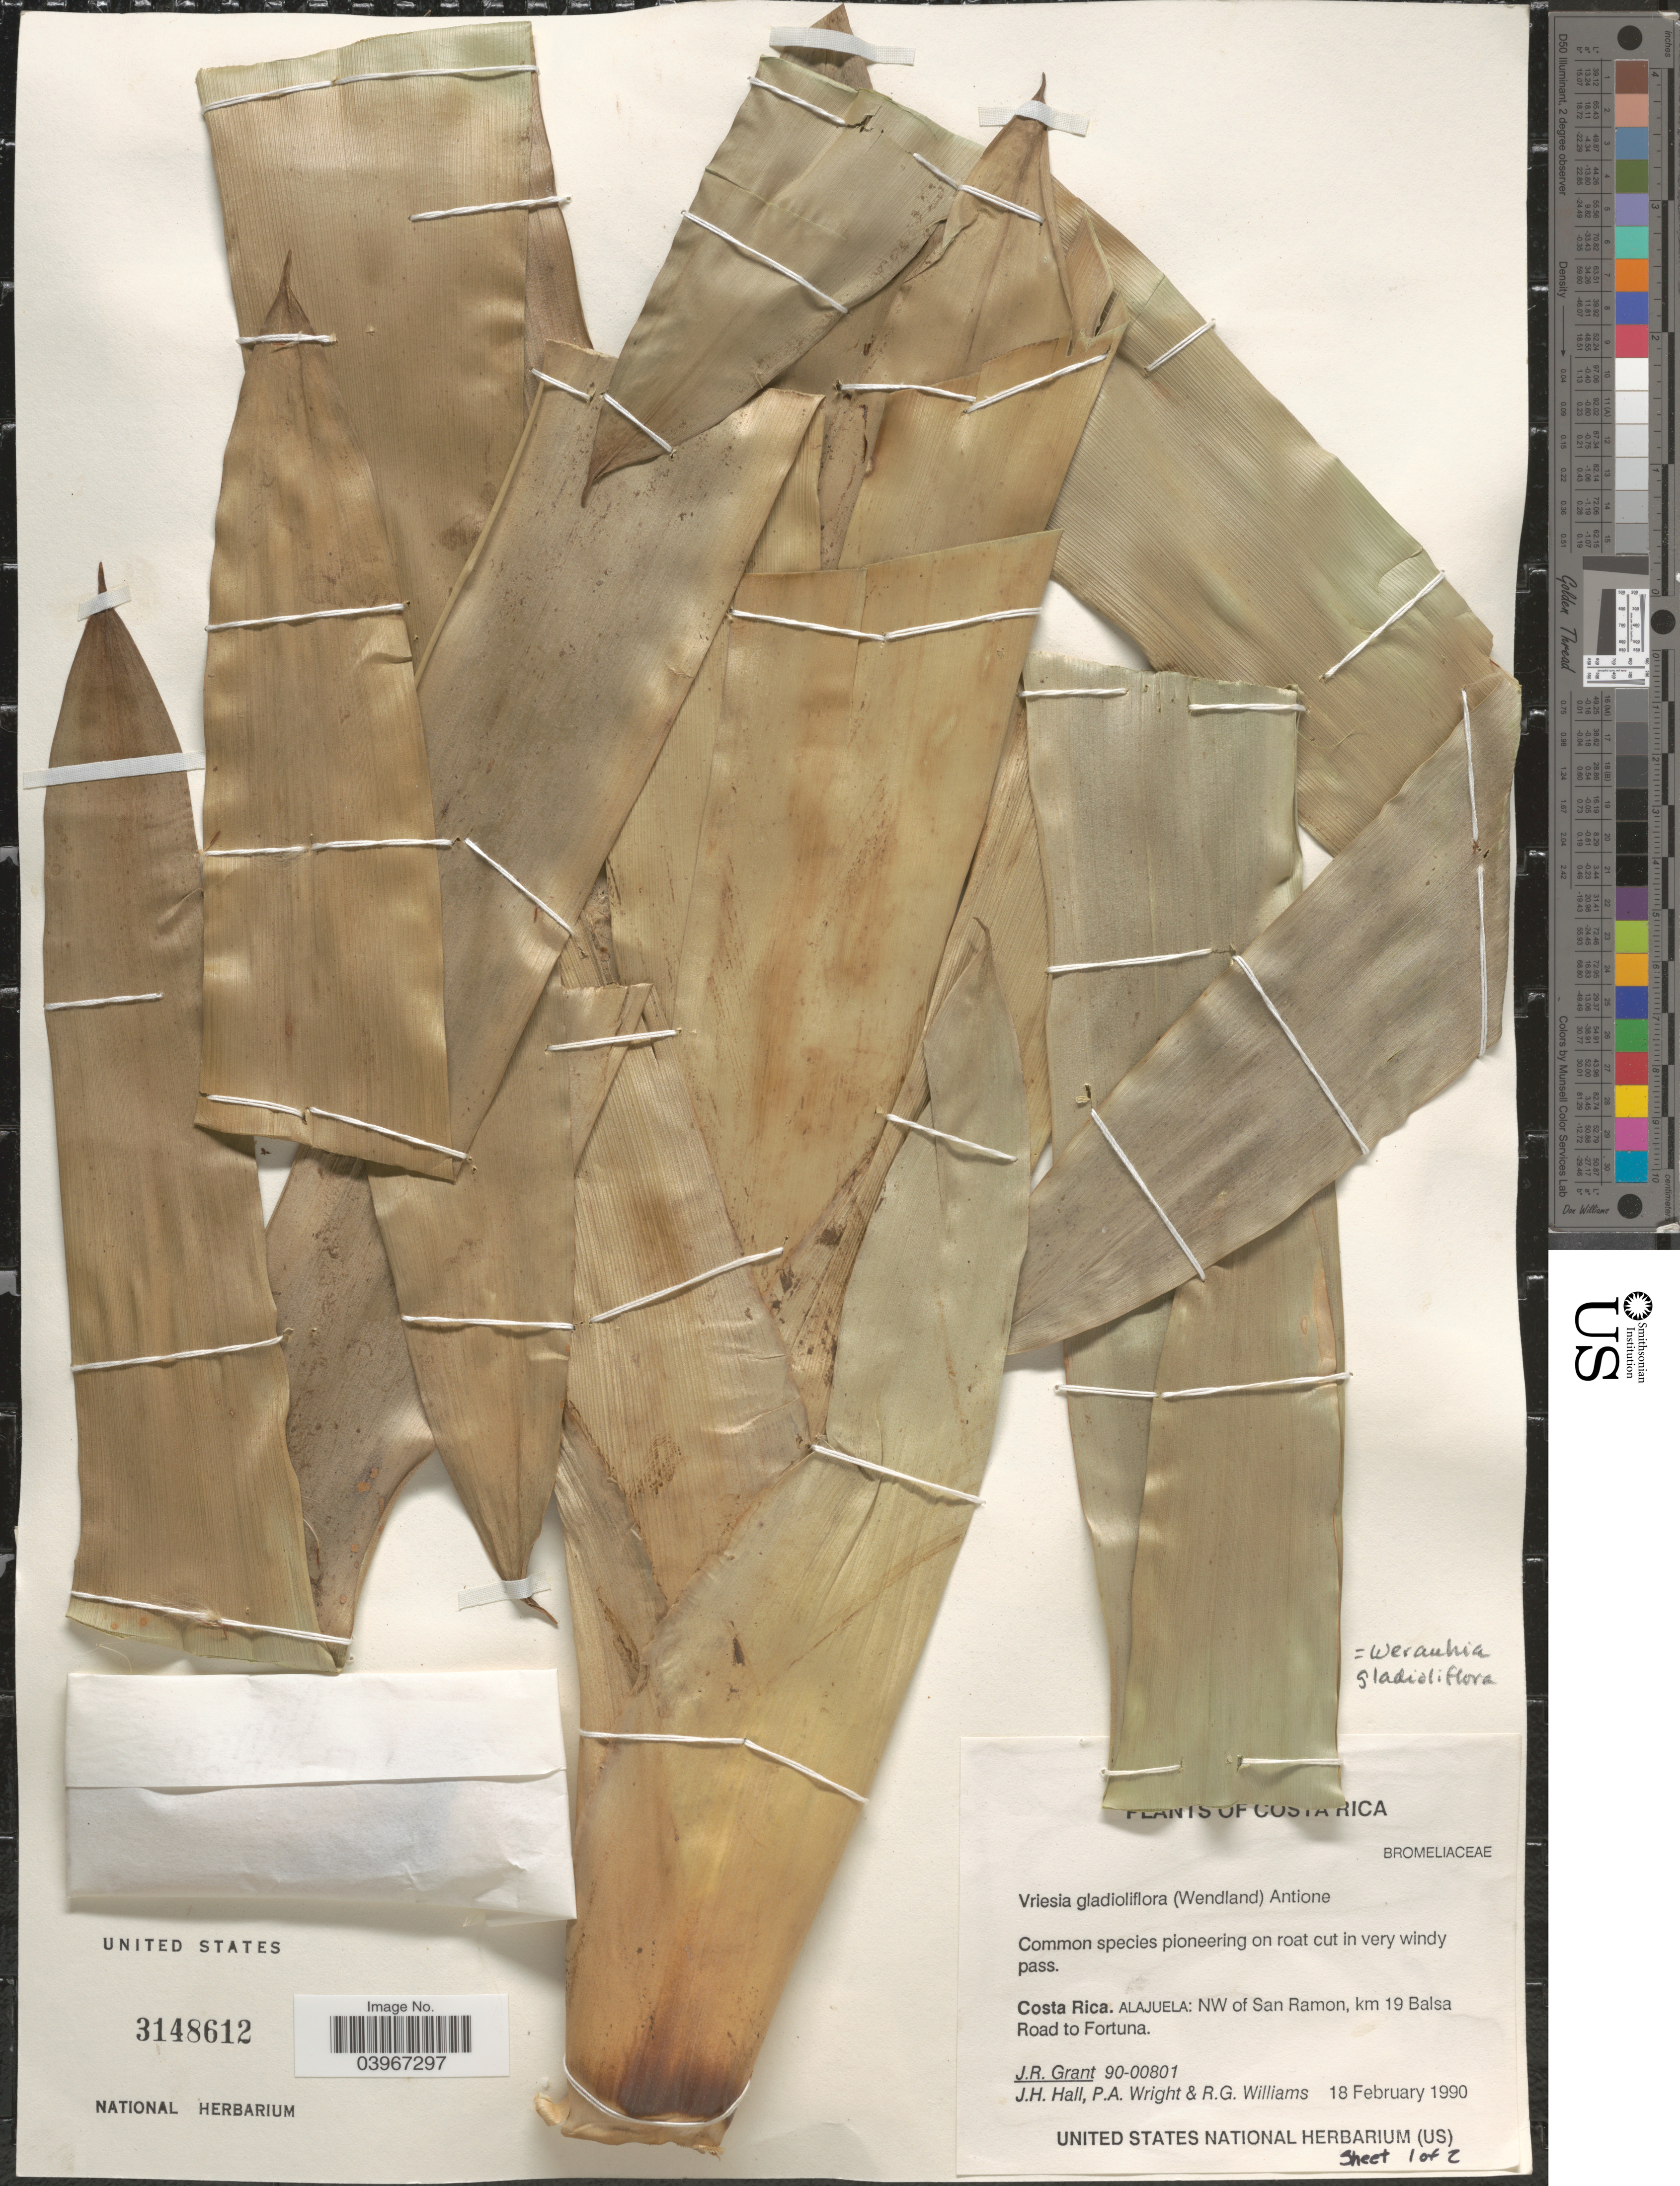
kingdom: Plantae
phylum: Tracheophyta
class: Liliopsida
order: Poales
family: Bromeliaceae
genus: Werauhia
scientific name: Werauhia gladioliflora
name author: (H. Wendl.) J.R. Grant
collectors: J. Grant, J. Hall, P. A. Wright & R. G. Williams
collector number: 90-00801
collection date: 1990-02-18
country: Costa Rica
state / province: Alajuela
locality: NW of San Ramon, km 19 Balsa Road to Fortuna.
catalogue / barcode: US 3148612